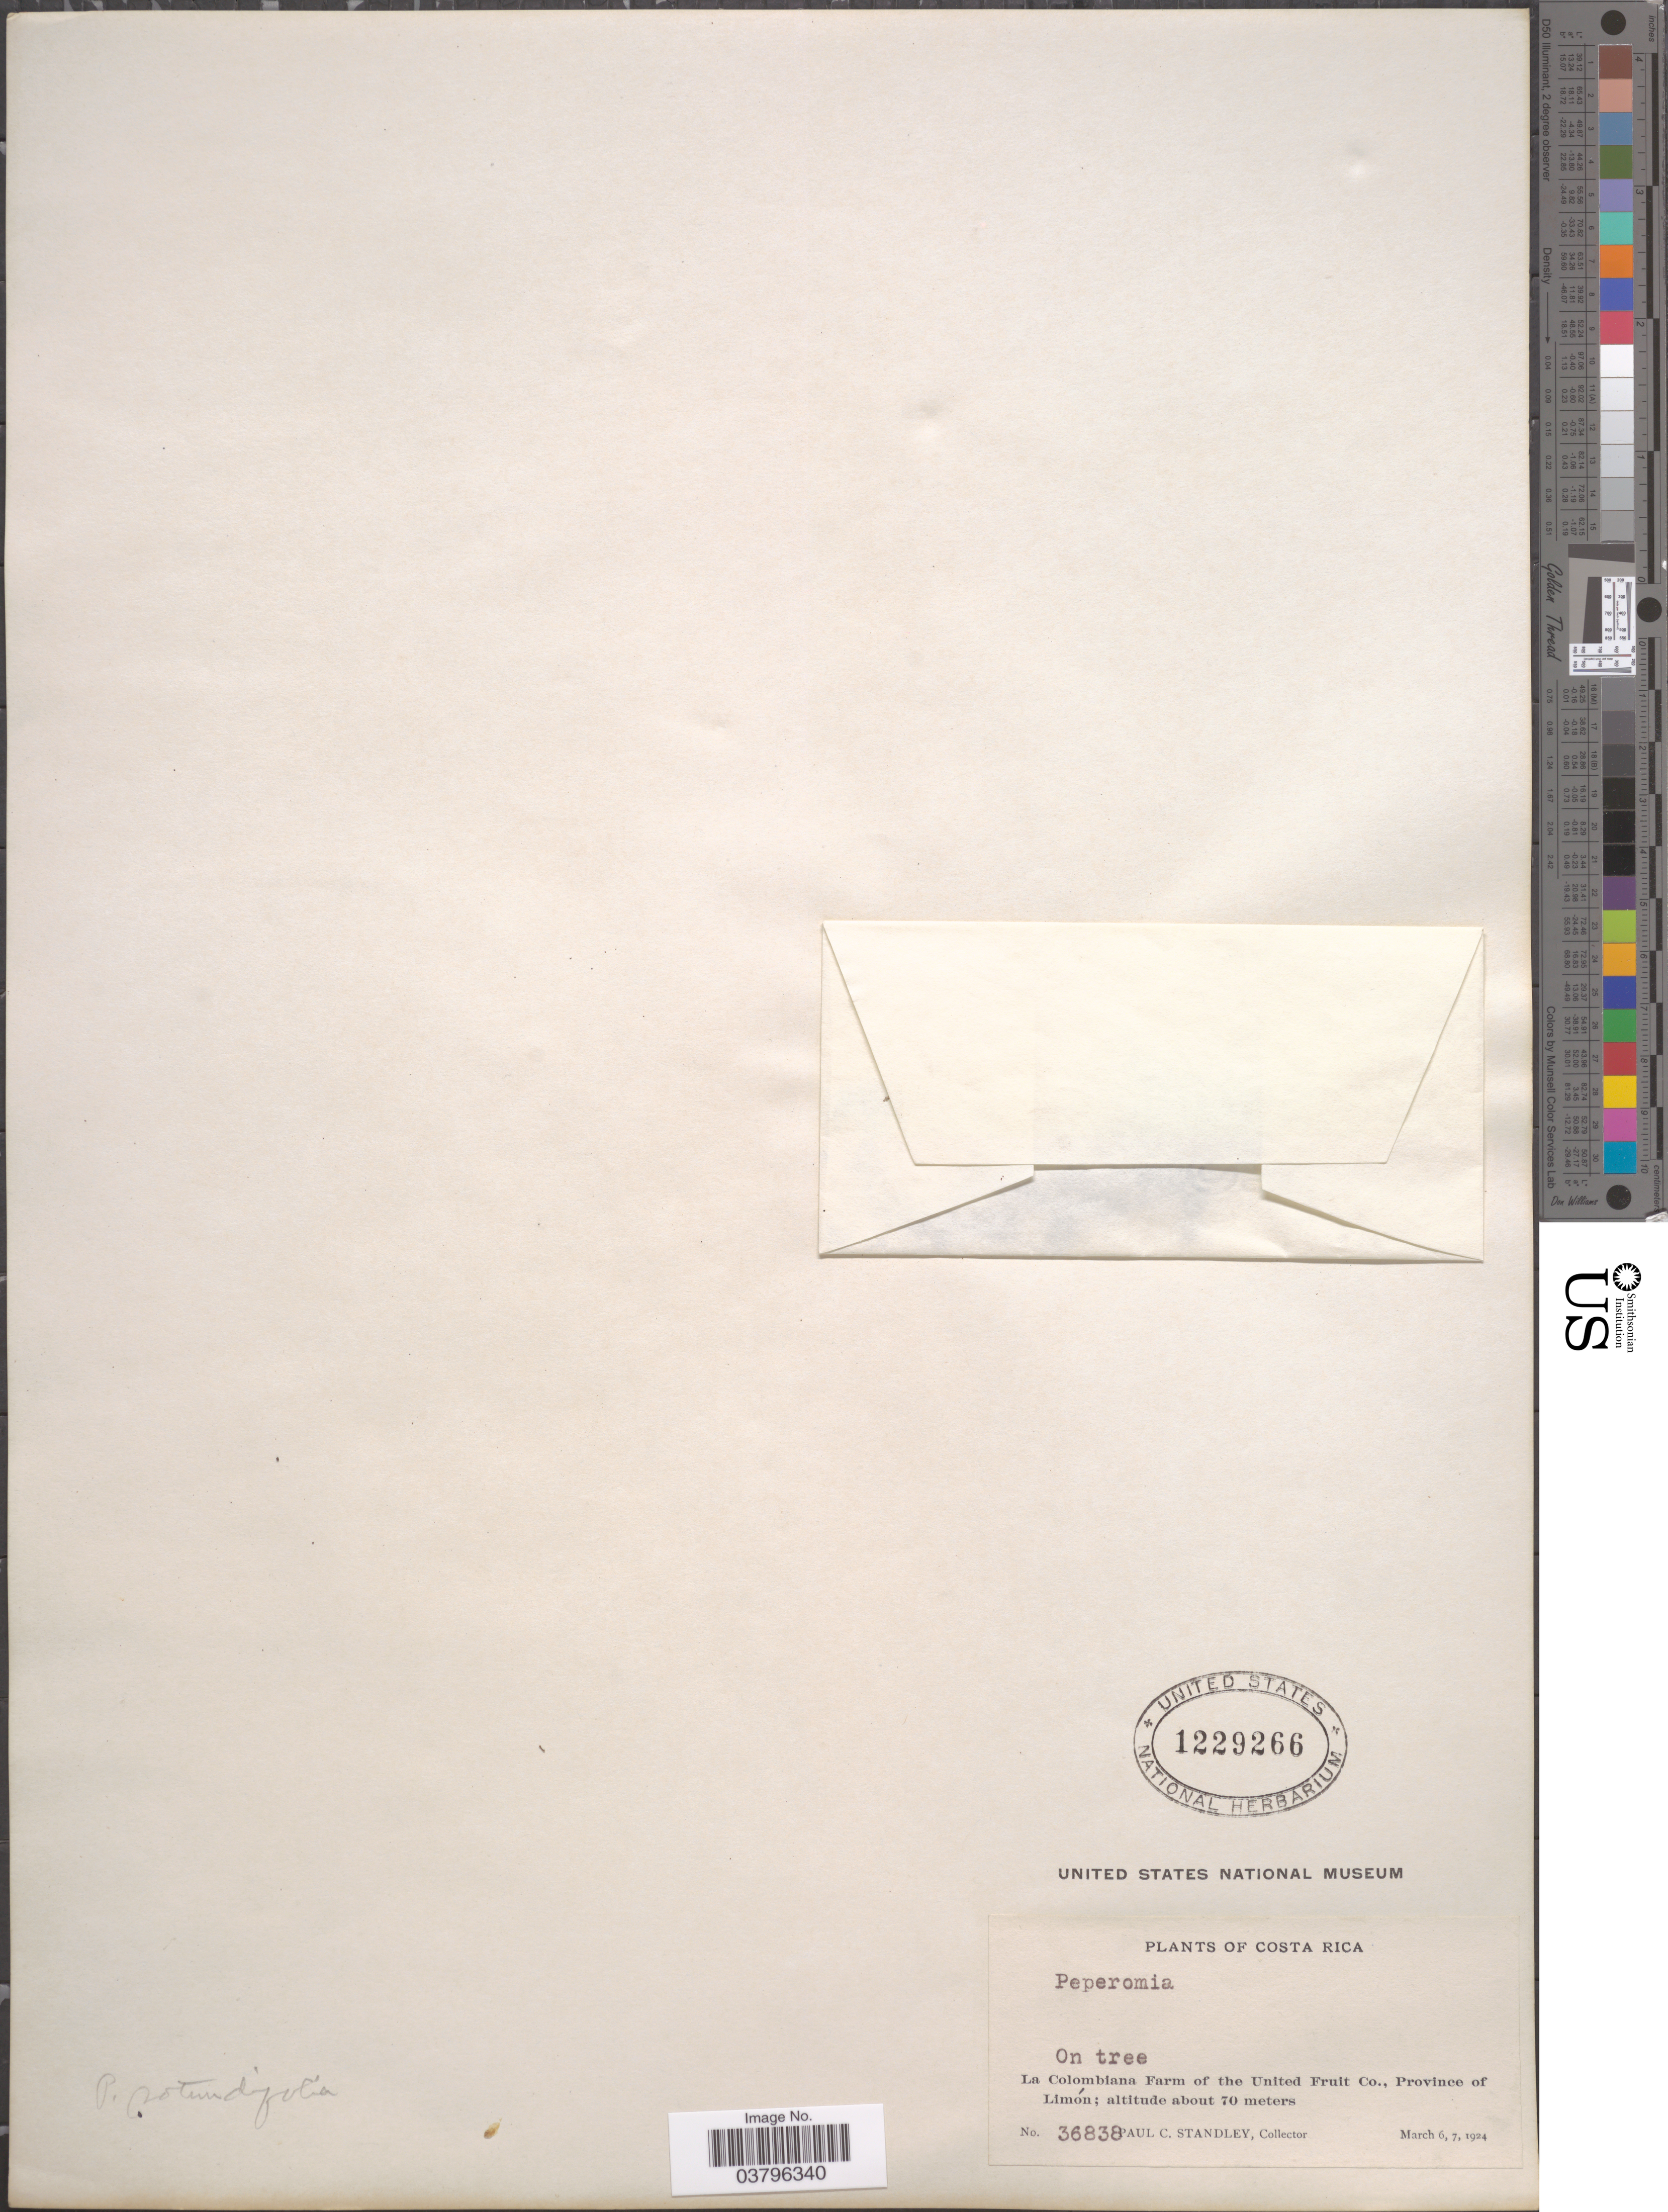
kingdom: Plantae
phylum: Tracheophyta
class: Magnoliopsida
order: Piperales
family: Piperaceae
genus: Peperomia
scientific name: Peperomia rotundifolia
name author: (L.) Kunth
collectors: P. C. Standley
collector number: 36838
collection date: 1924-03-06/1924-03-07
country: Costa Rica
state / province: Limón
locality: La Colombiana Farm of the United Fruit Co.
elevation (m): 70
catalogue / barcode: US 1229266